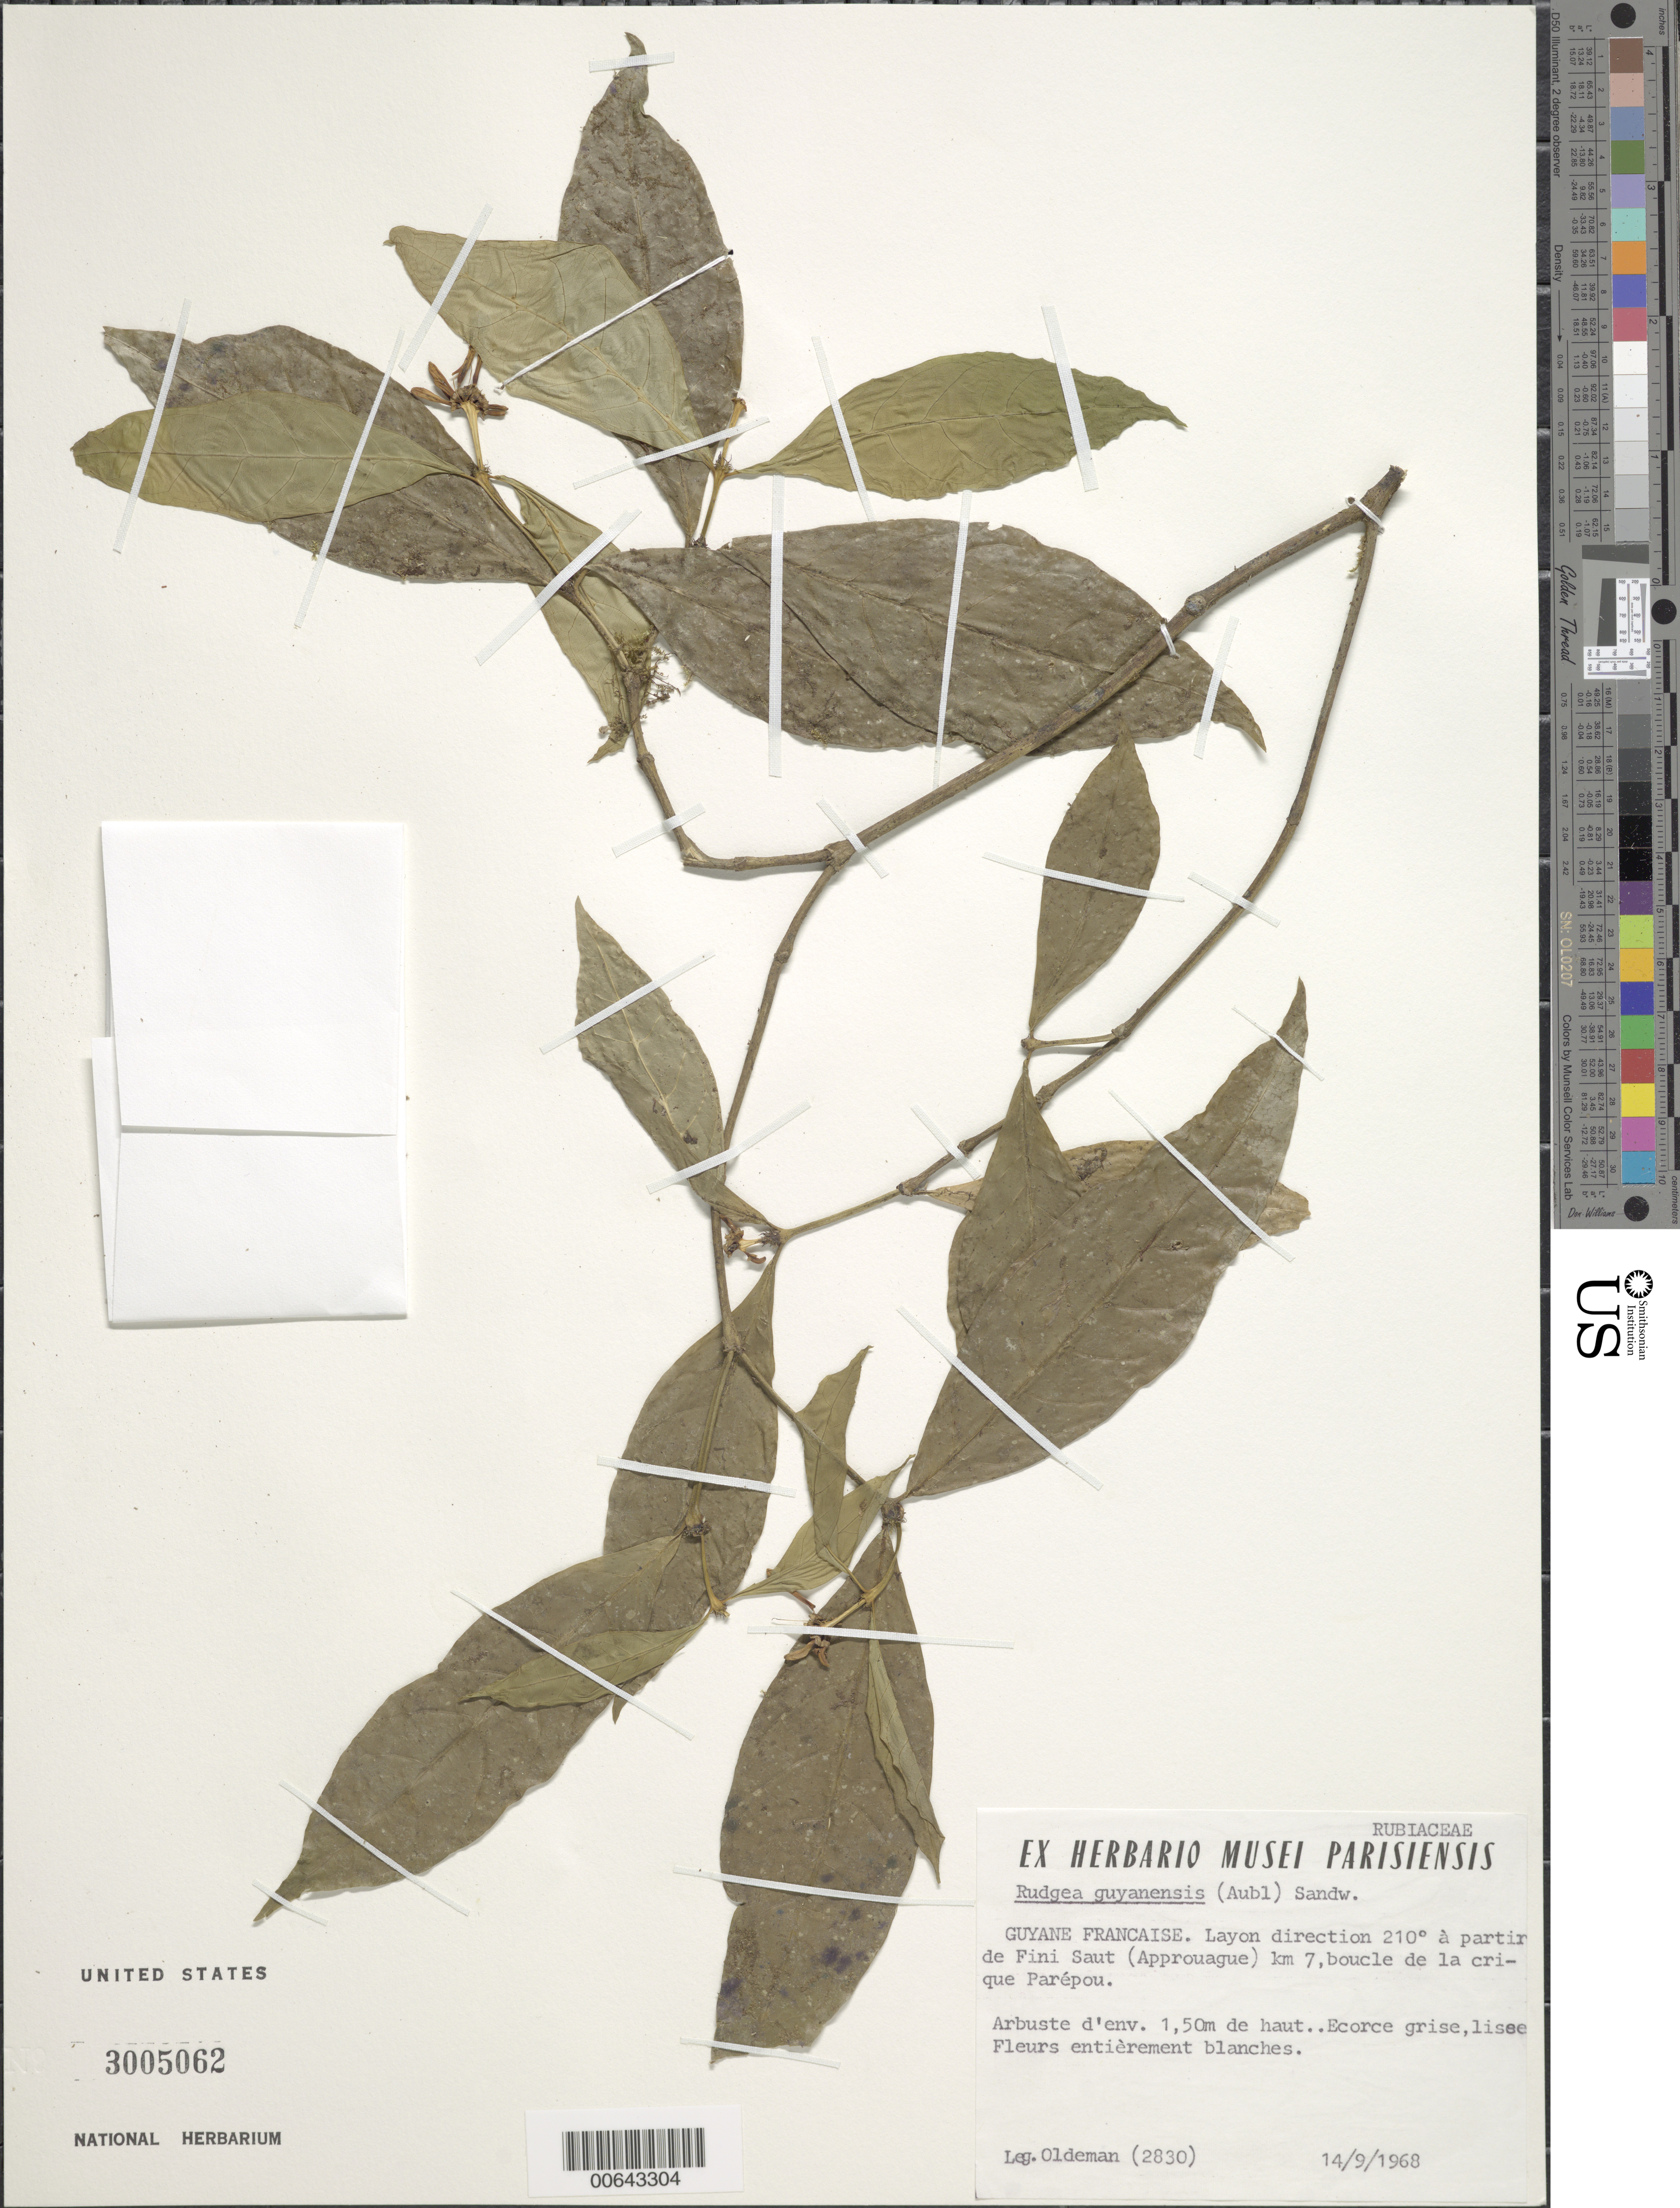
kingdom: Plantae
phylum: Tracheophyta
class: Magnoliopsida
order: Gentianales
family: Rubiaceae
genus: Rudgea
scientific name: Rudgea guyanensis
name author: (A. Rich.) Sandwith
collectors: R. Oldeman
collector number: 2830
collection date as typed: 14-Sep-68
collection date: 1968-09-14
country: French Guiana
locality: Fini Saut (Approuague) km 7, bouche de la Crique Parépou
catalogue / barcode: US 3005062